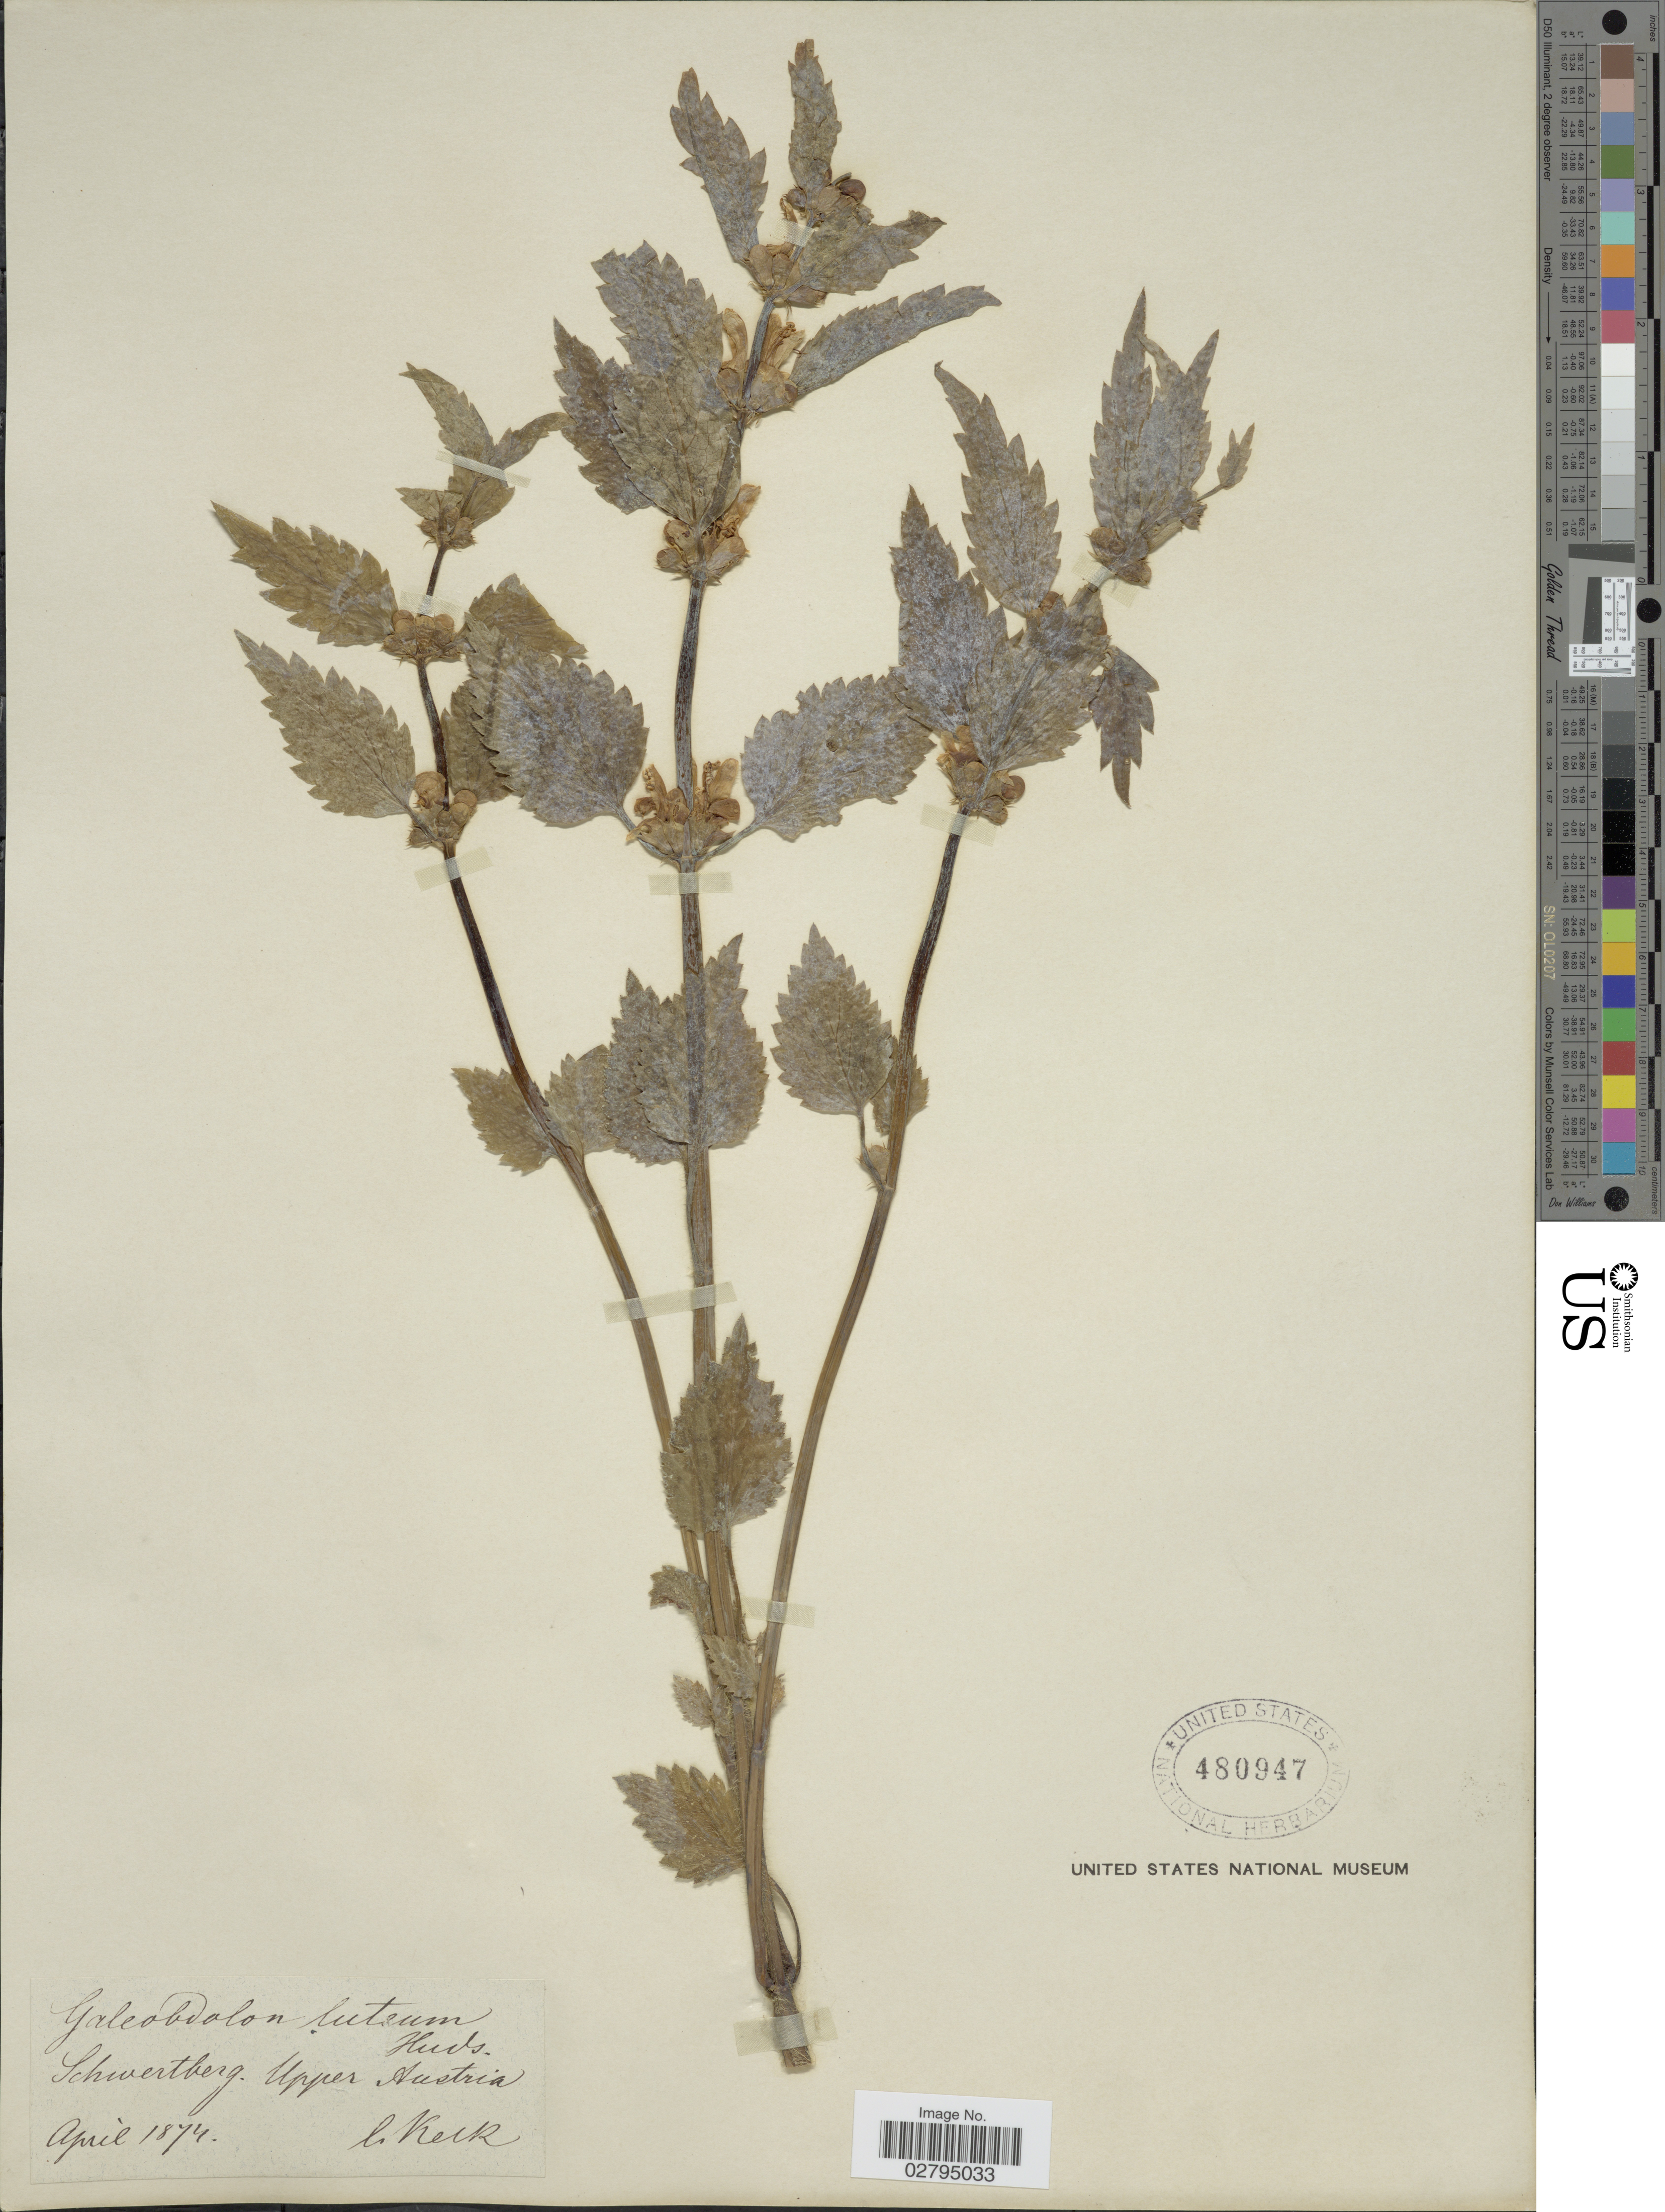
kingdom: Plantae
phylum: Tracheophyta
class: Magnoliopsida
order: Lamiales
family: Lamiaceae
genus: Lamium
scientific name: Lamium galeobdolon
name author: (L.) L.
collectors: C. Keck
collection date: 1874-04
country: Austria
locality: Schwertberg. Upper Austria.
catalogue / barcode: US 480947